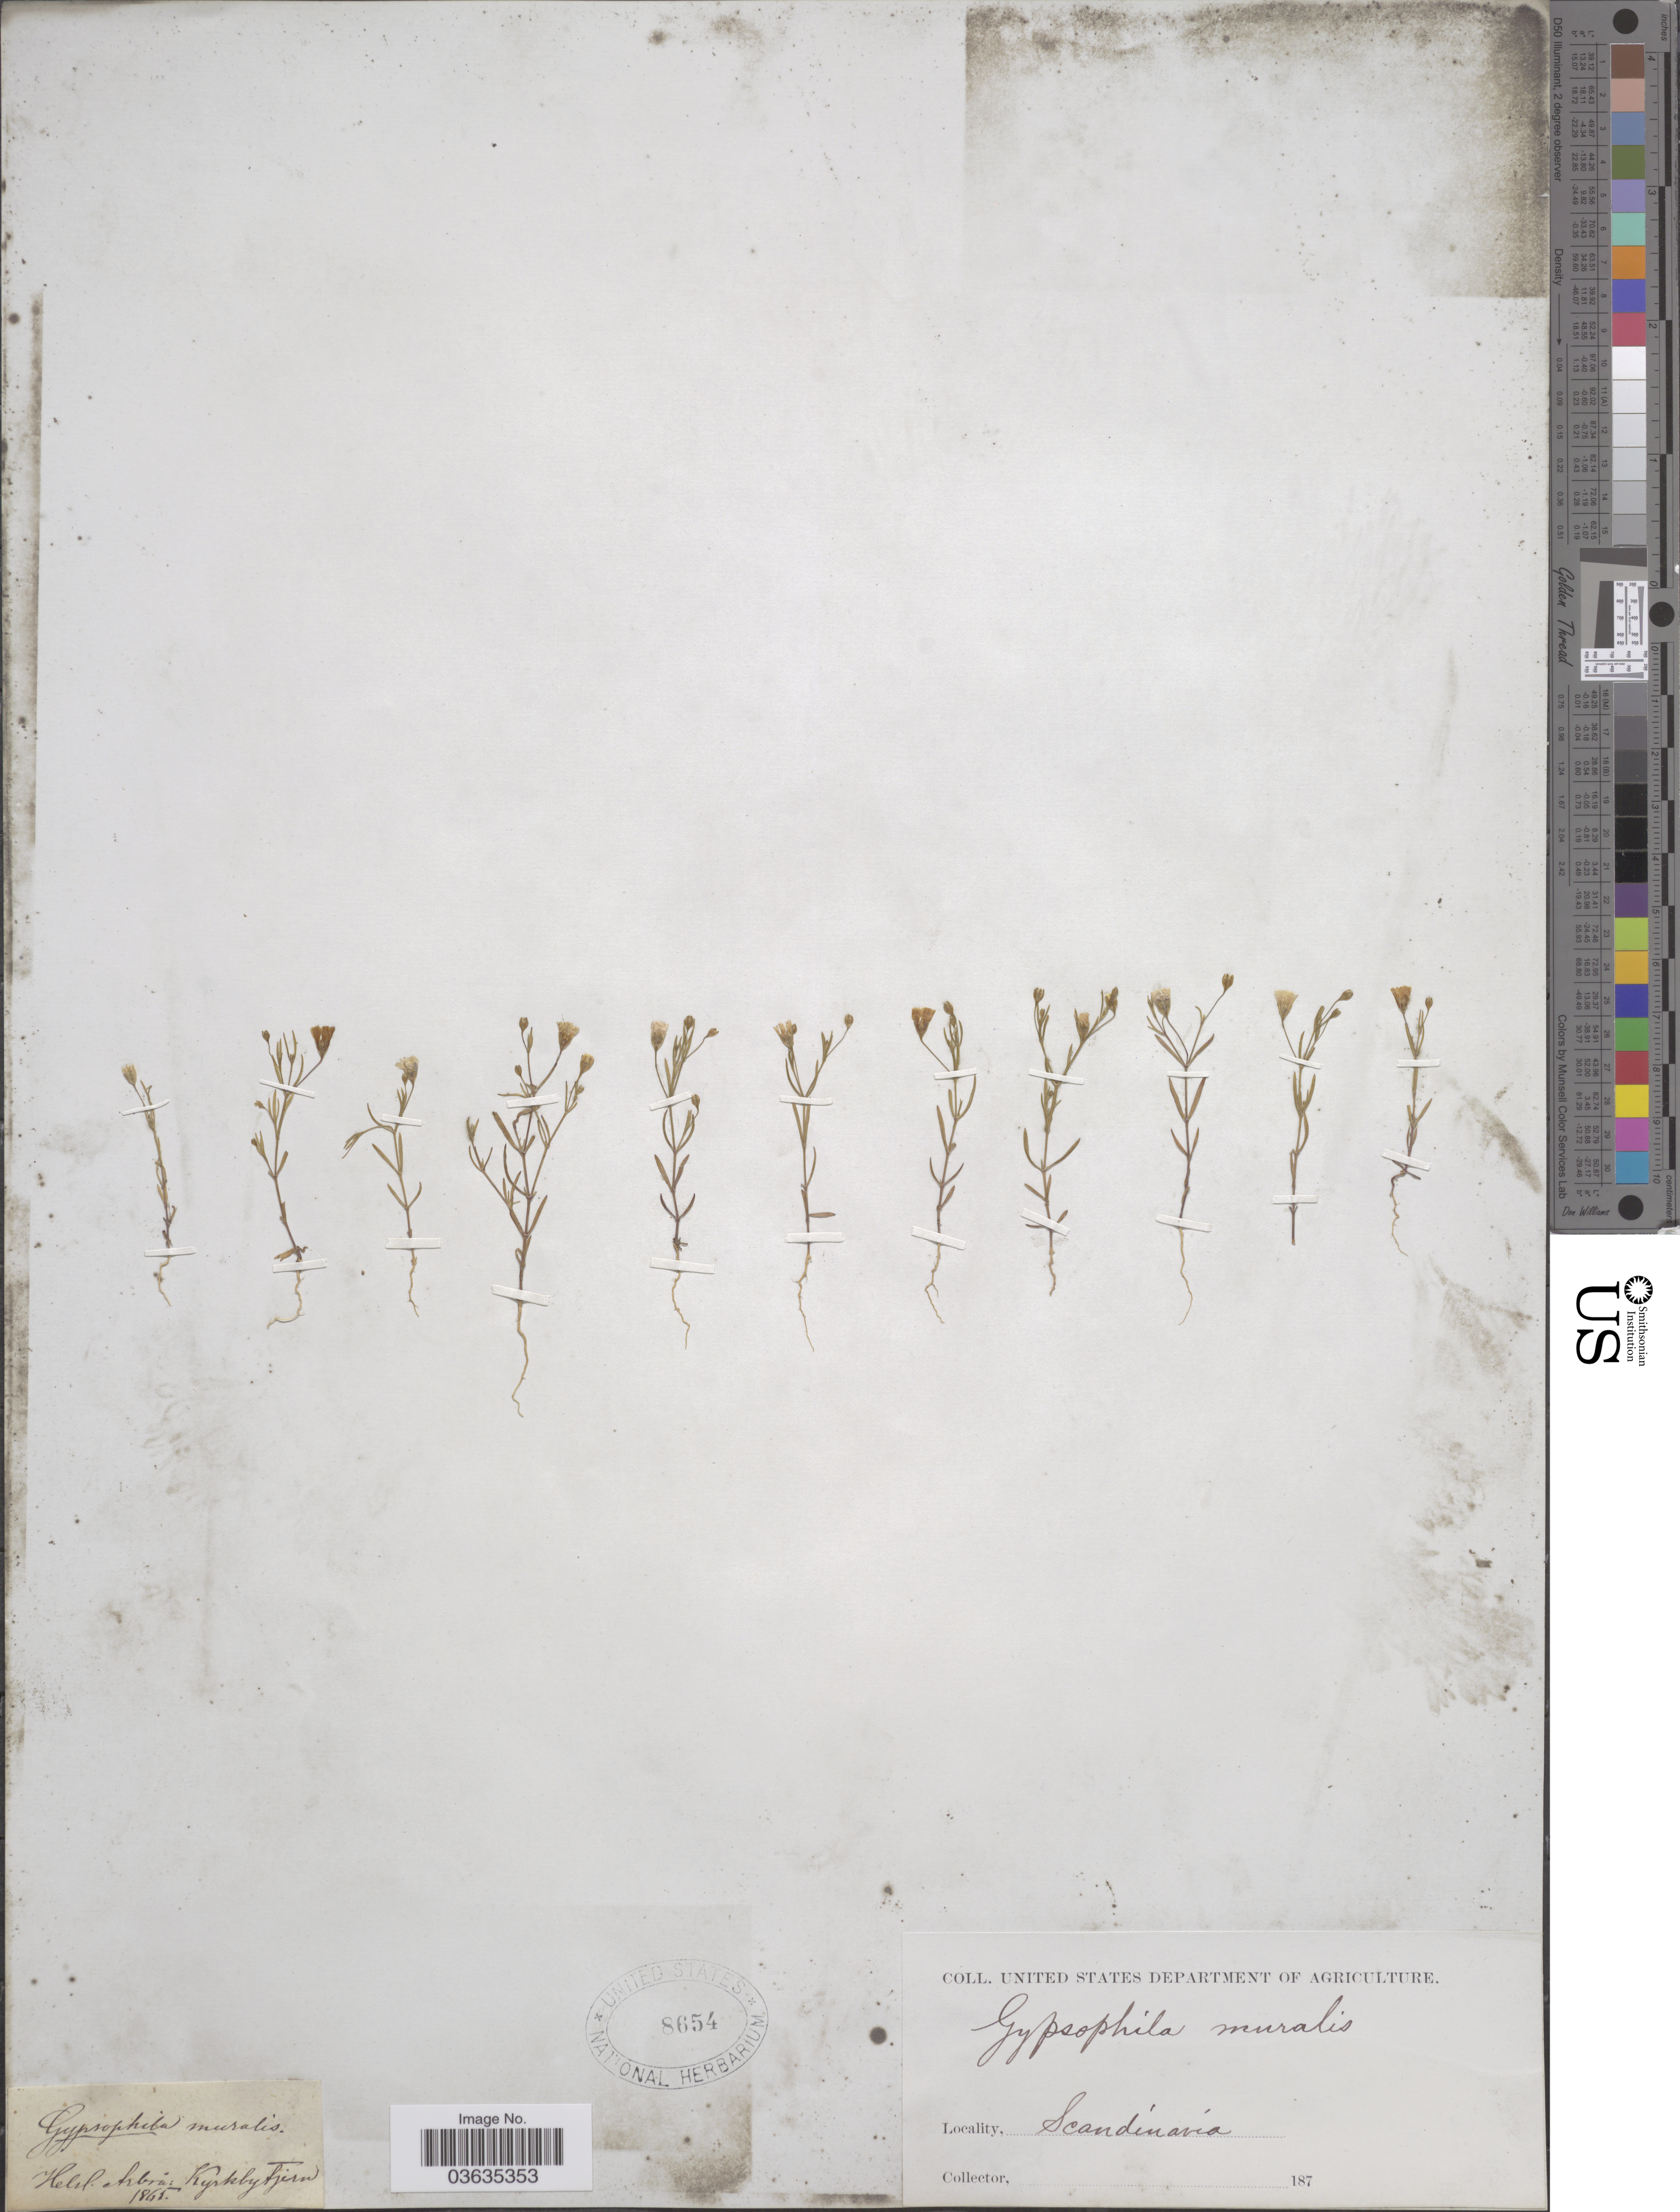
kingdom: Plantae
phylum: Tracheophyta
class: Magnoliopsida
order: Caryophyllales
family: Caryophyllaceae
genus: Psammophiliella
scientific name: Psammophiliella muralis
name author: (L.) Ikonn.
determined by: U.S. National Herbarium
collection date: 1845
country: Sweden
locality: Scandinavia. Helsl. Arbra: Kyrkbytjarn.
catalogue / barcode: US 8654